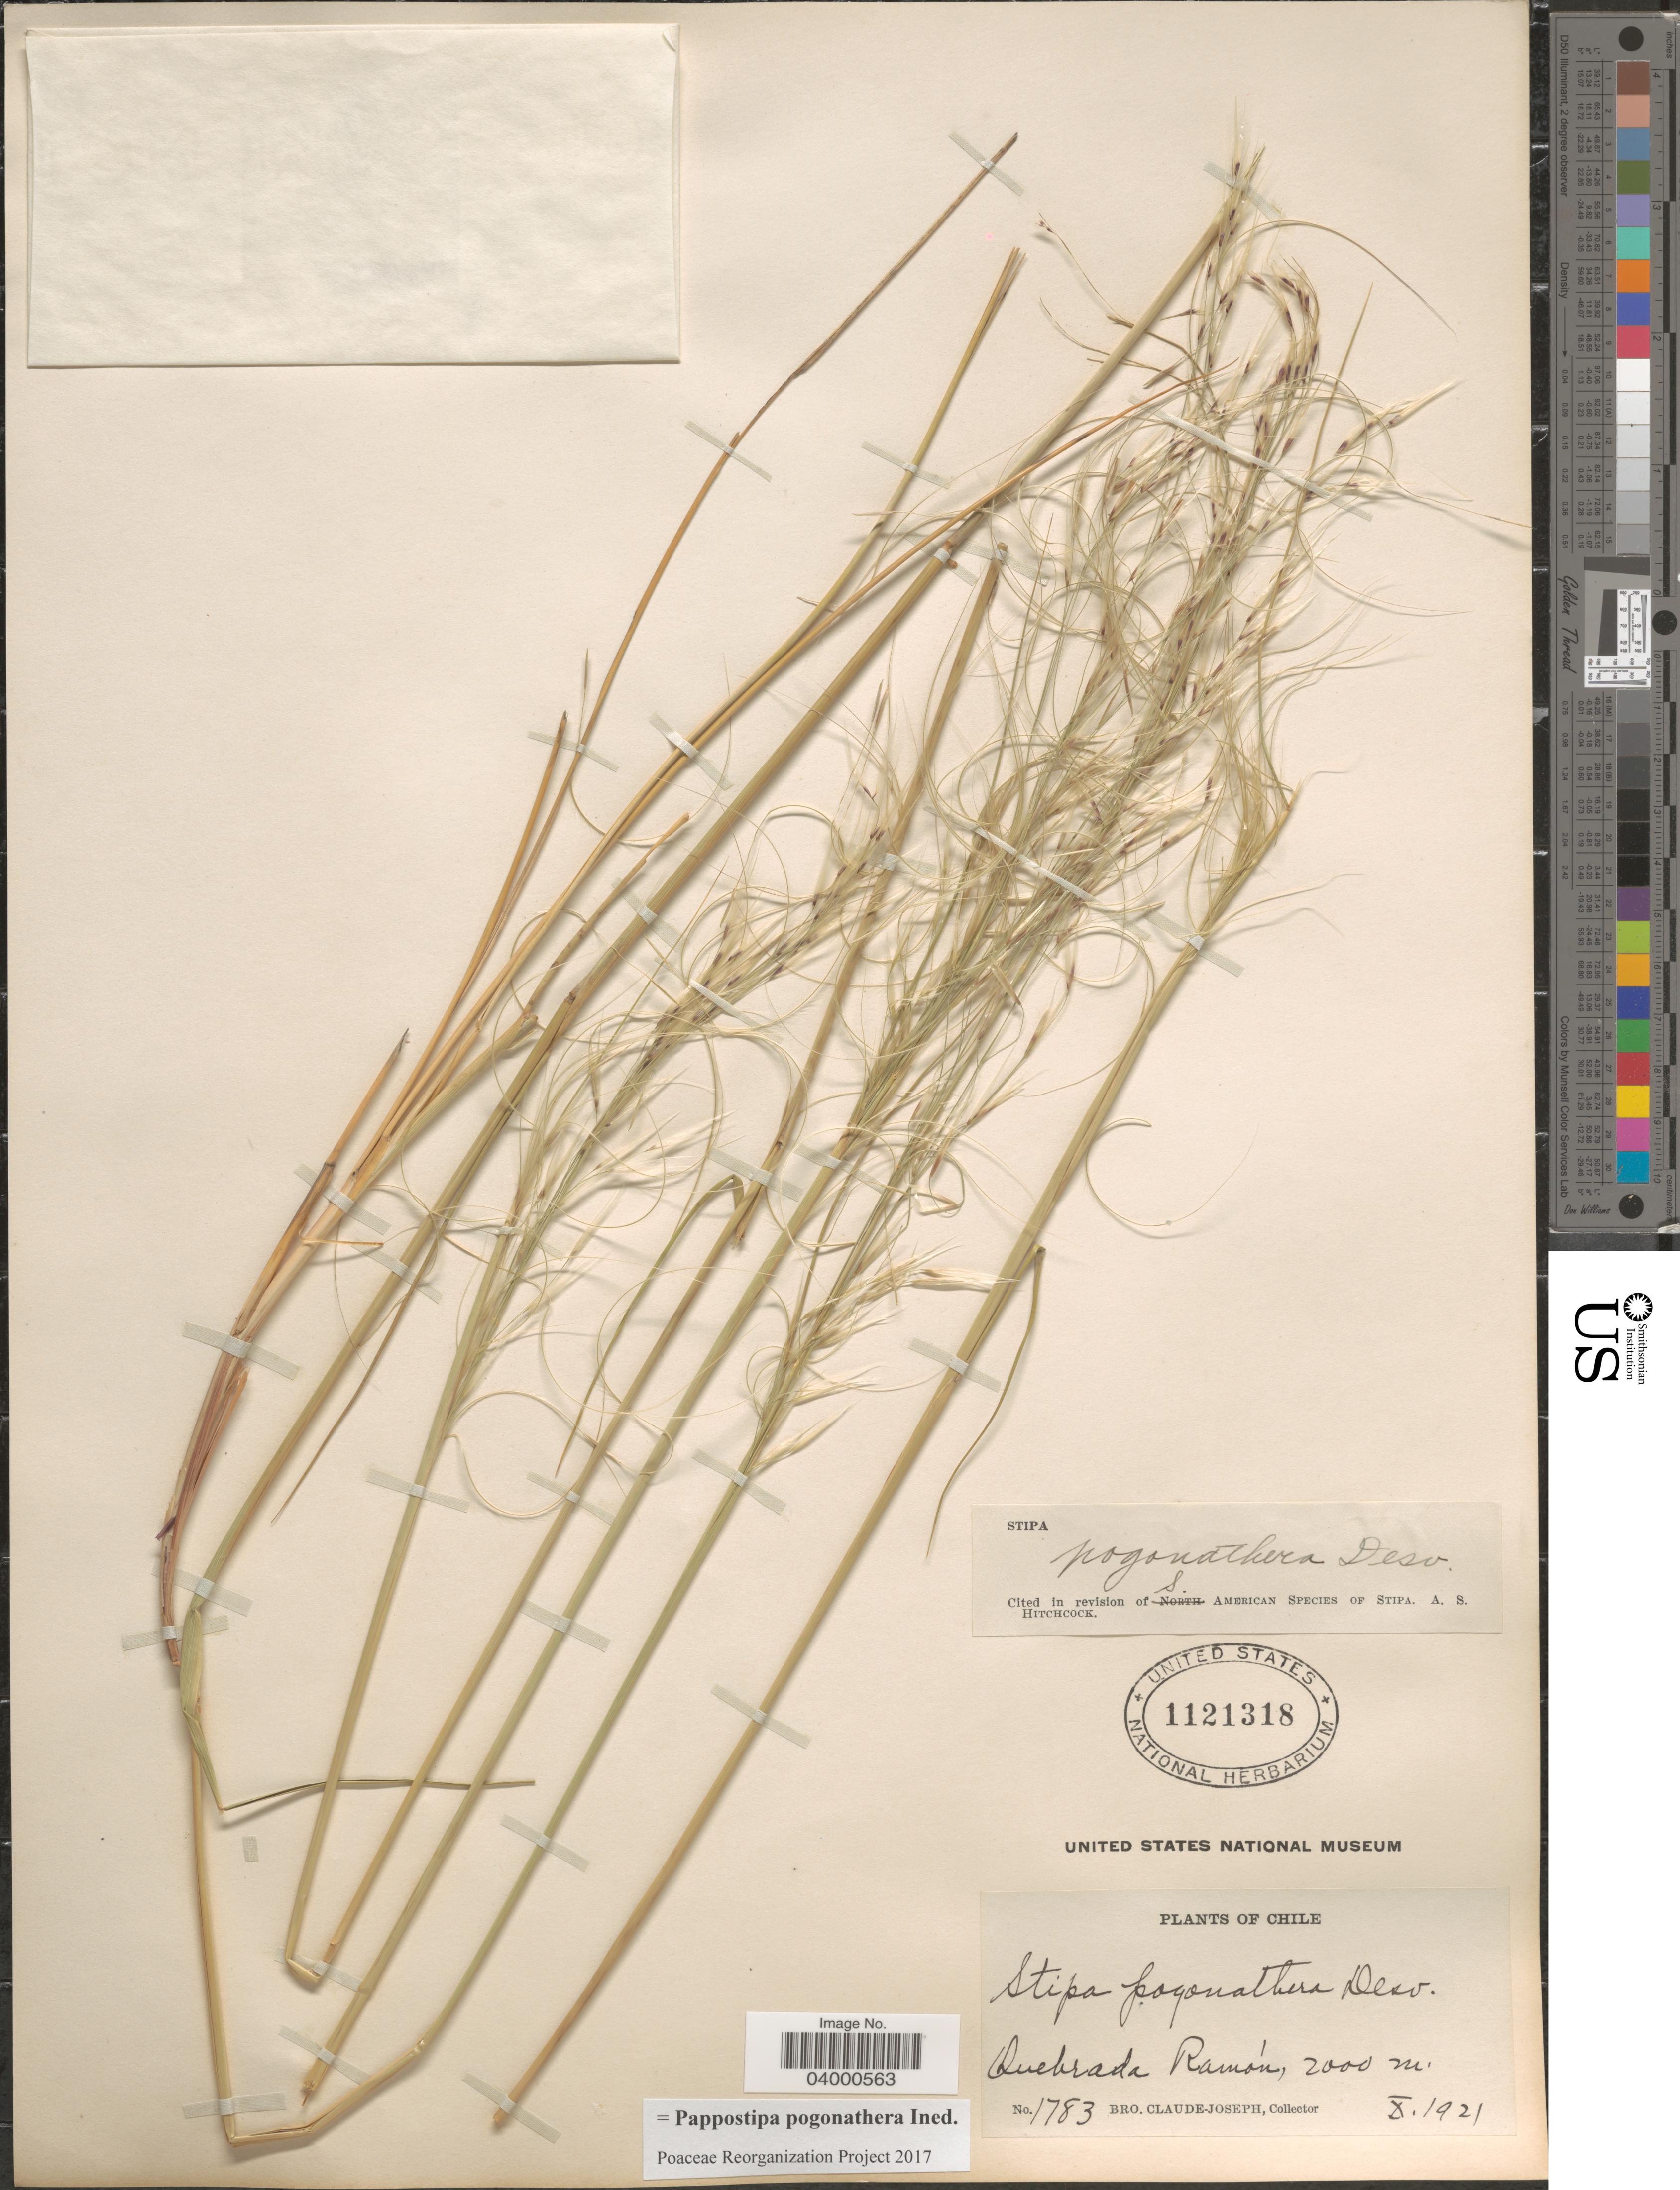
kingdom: Plantae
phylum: Tracheophyta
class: Liliopsida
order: Poales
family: Poaceae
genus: Pappostipa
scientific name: Pappostipa pogonathera ined.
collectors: Bro. Claude-Joseph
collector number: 1783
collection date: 1921-10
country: Chile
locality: Quebrada Ramón.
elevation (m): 2000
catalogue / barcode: US 1121318